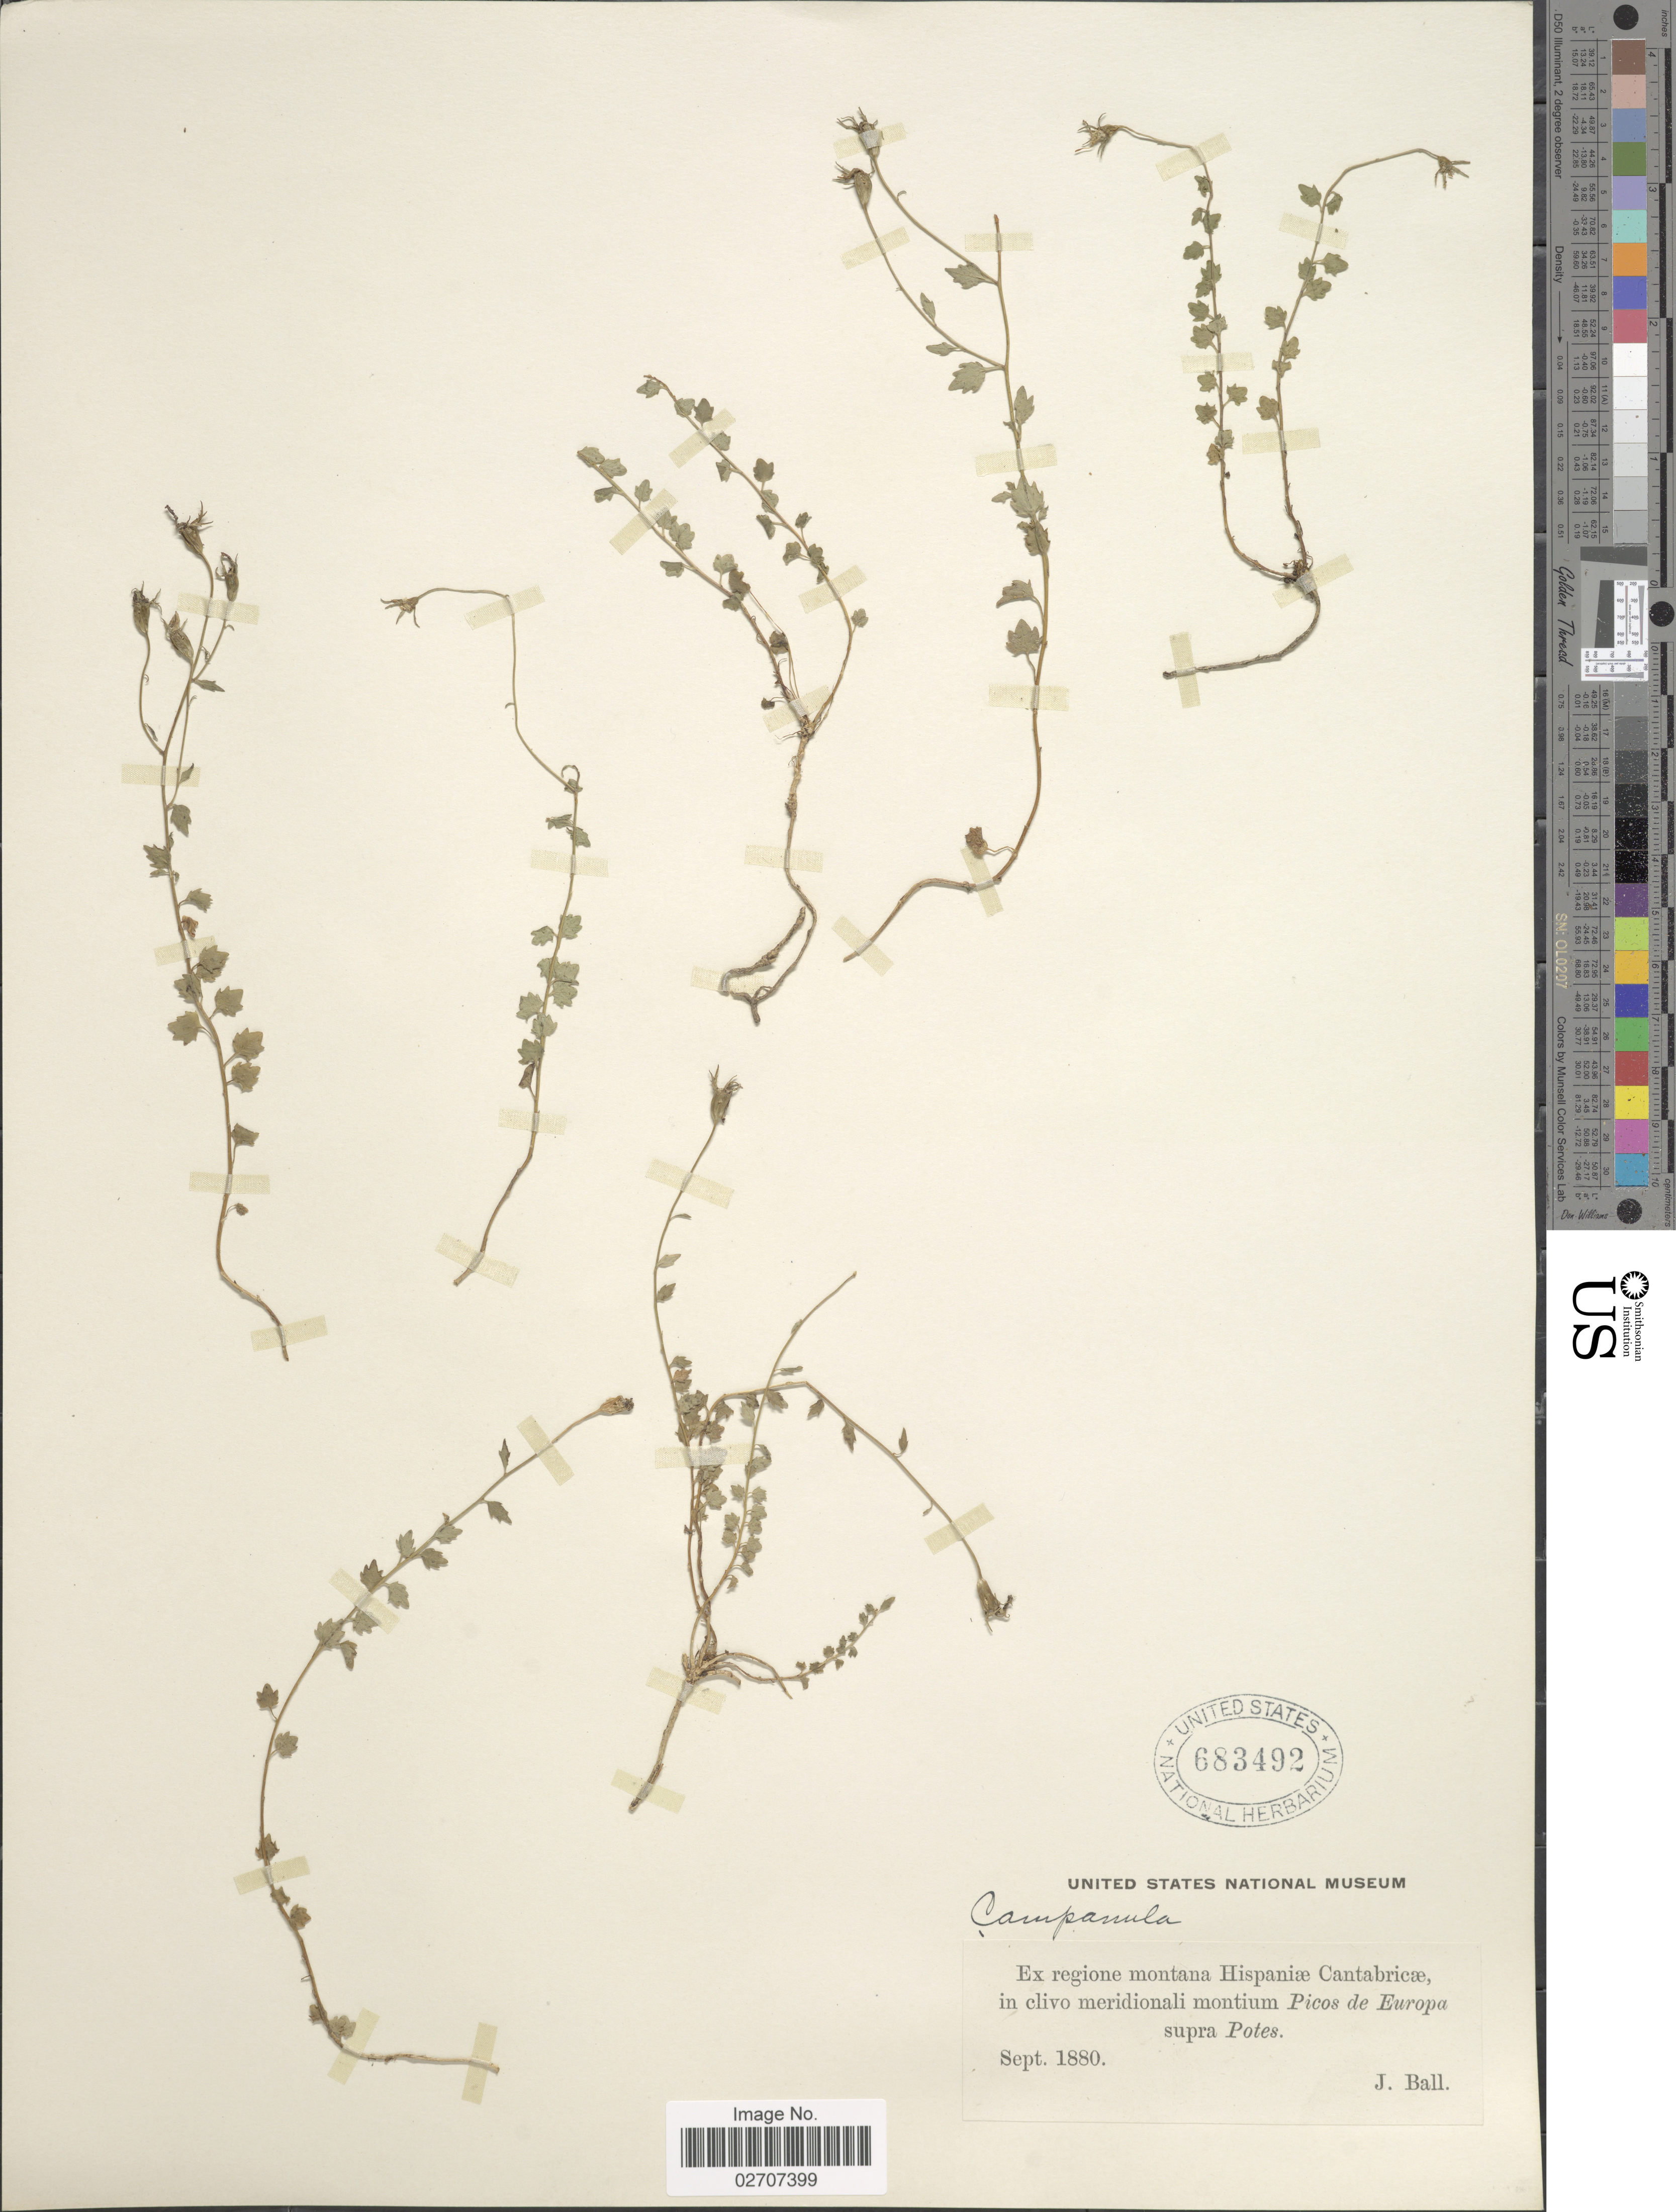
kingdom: Plantae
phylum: Tracheophyta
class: Magnoliopsida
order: Asterales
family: Campanulaceae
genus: Campanula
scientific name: Campanula arvatica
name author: Lag.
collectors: J. Ball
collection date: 1880-09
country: Spain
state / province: Cantabria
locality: Montana Hispaniae Cantabricae, in clivo meridionali montium Picos de Europa supra Potes.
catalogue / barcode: US 683492